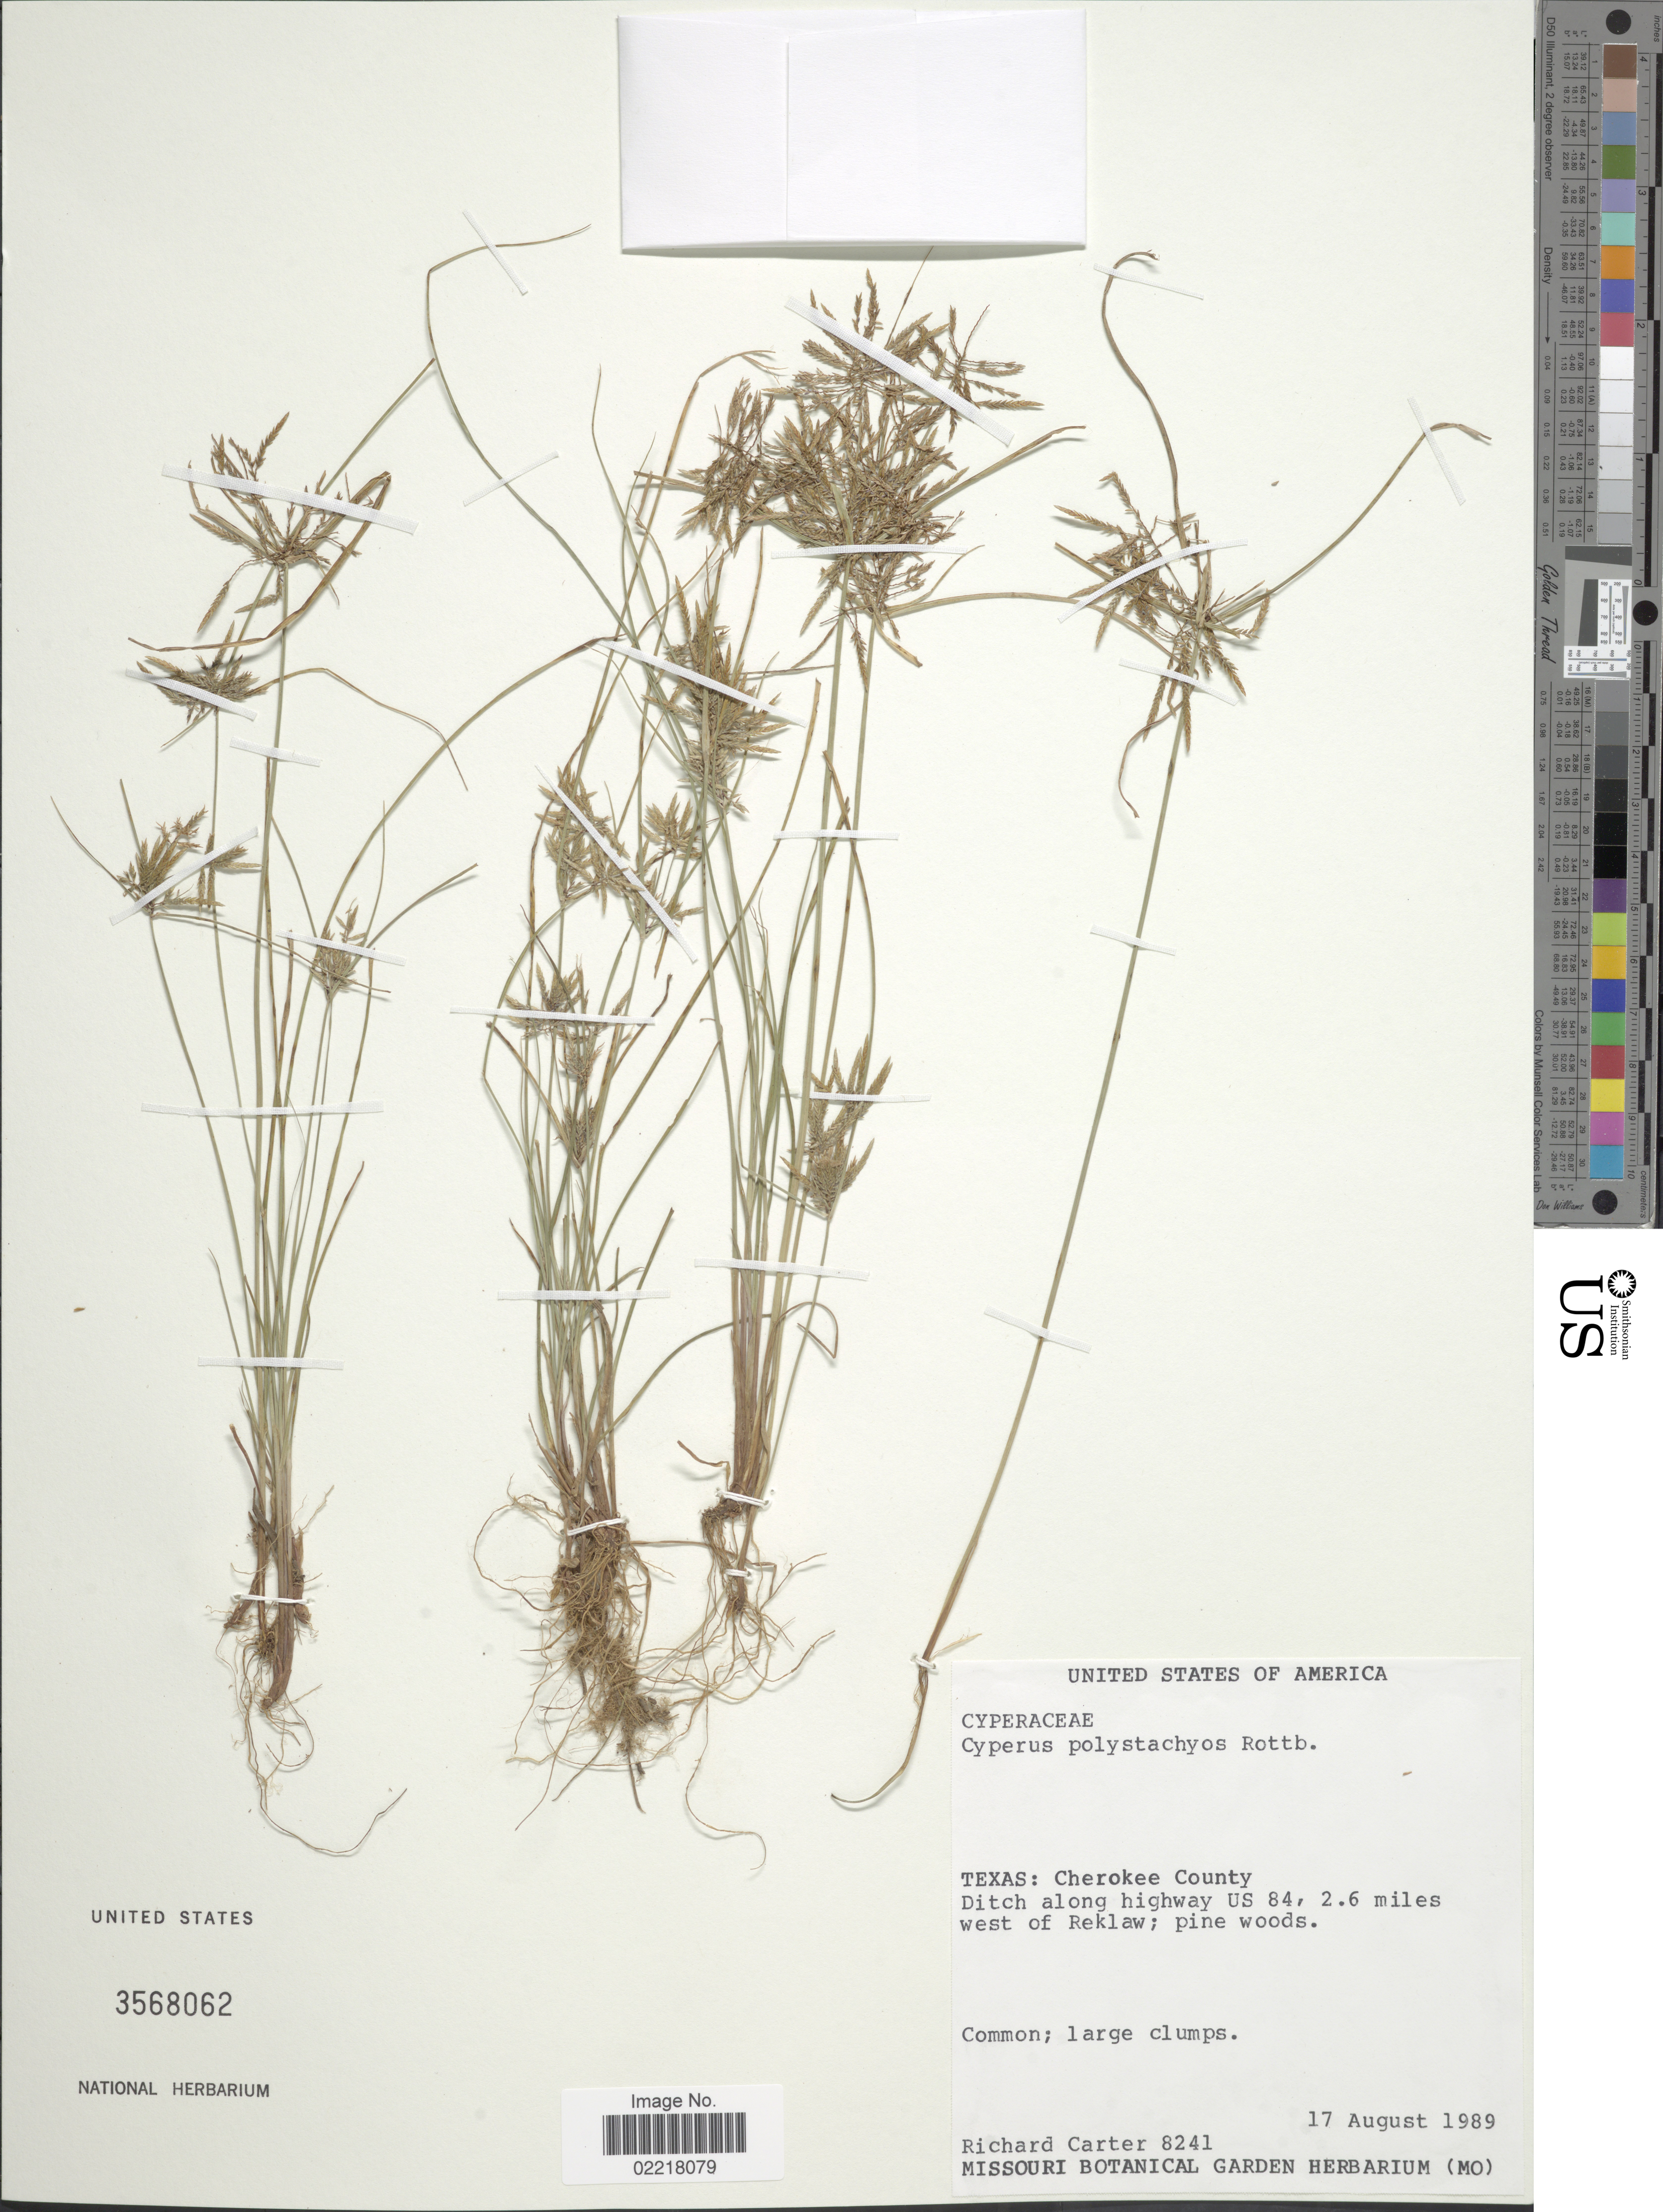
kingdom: Plantae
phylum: Tracheophyta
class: Liliopsida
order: Poales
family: Cyperaceae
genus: Cyperus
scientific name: Cyperus polystachyos var. texensis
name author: (Torr.) Fernald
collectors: R. Carter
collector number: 8241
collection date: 1989-08-17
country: United States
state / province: Texas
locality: Cherokee County. Ditch along highway US 84, 2.6 miles west of Reklaw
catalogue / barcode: US 3568062